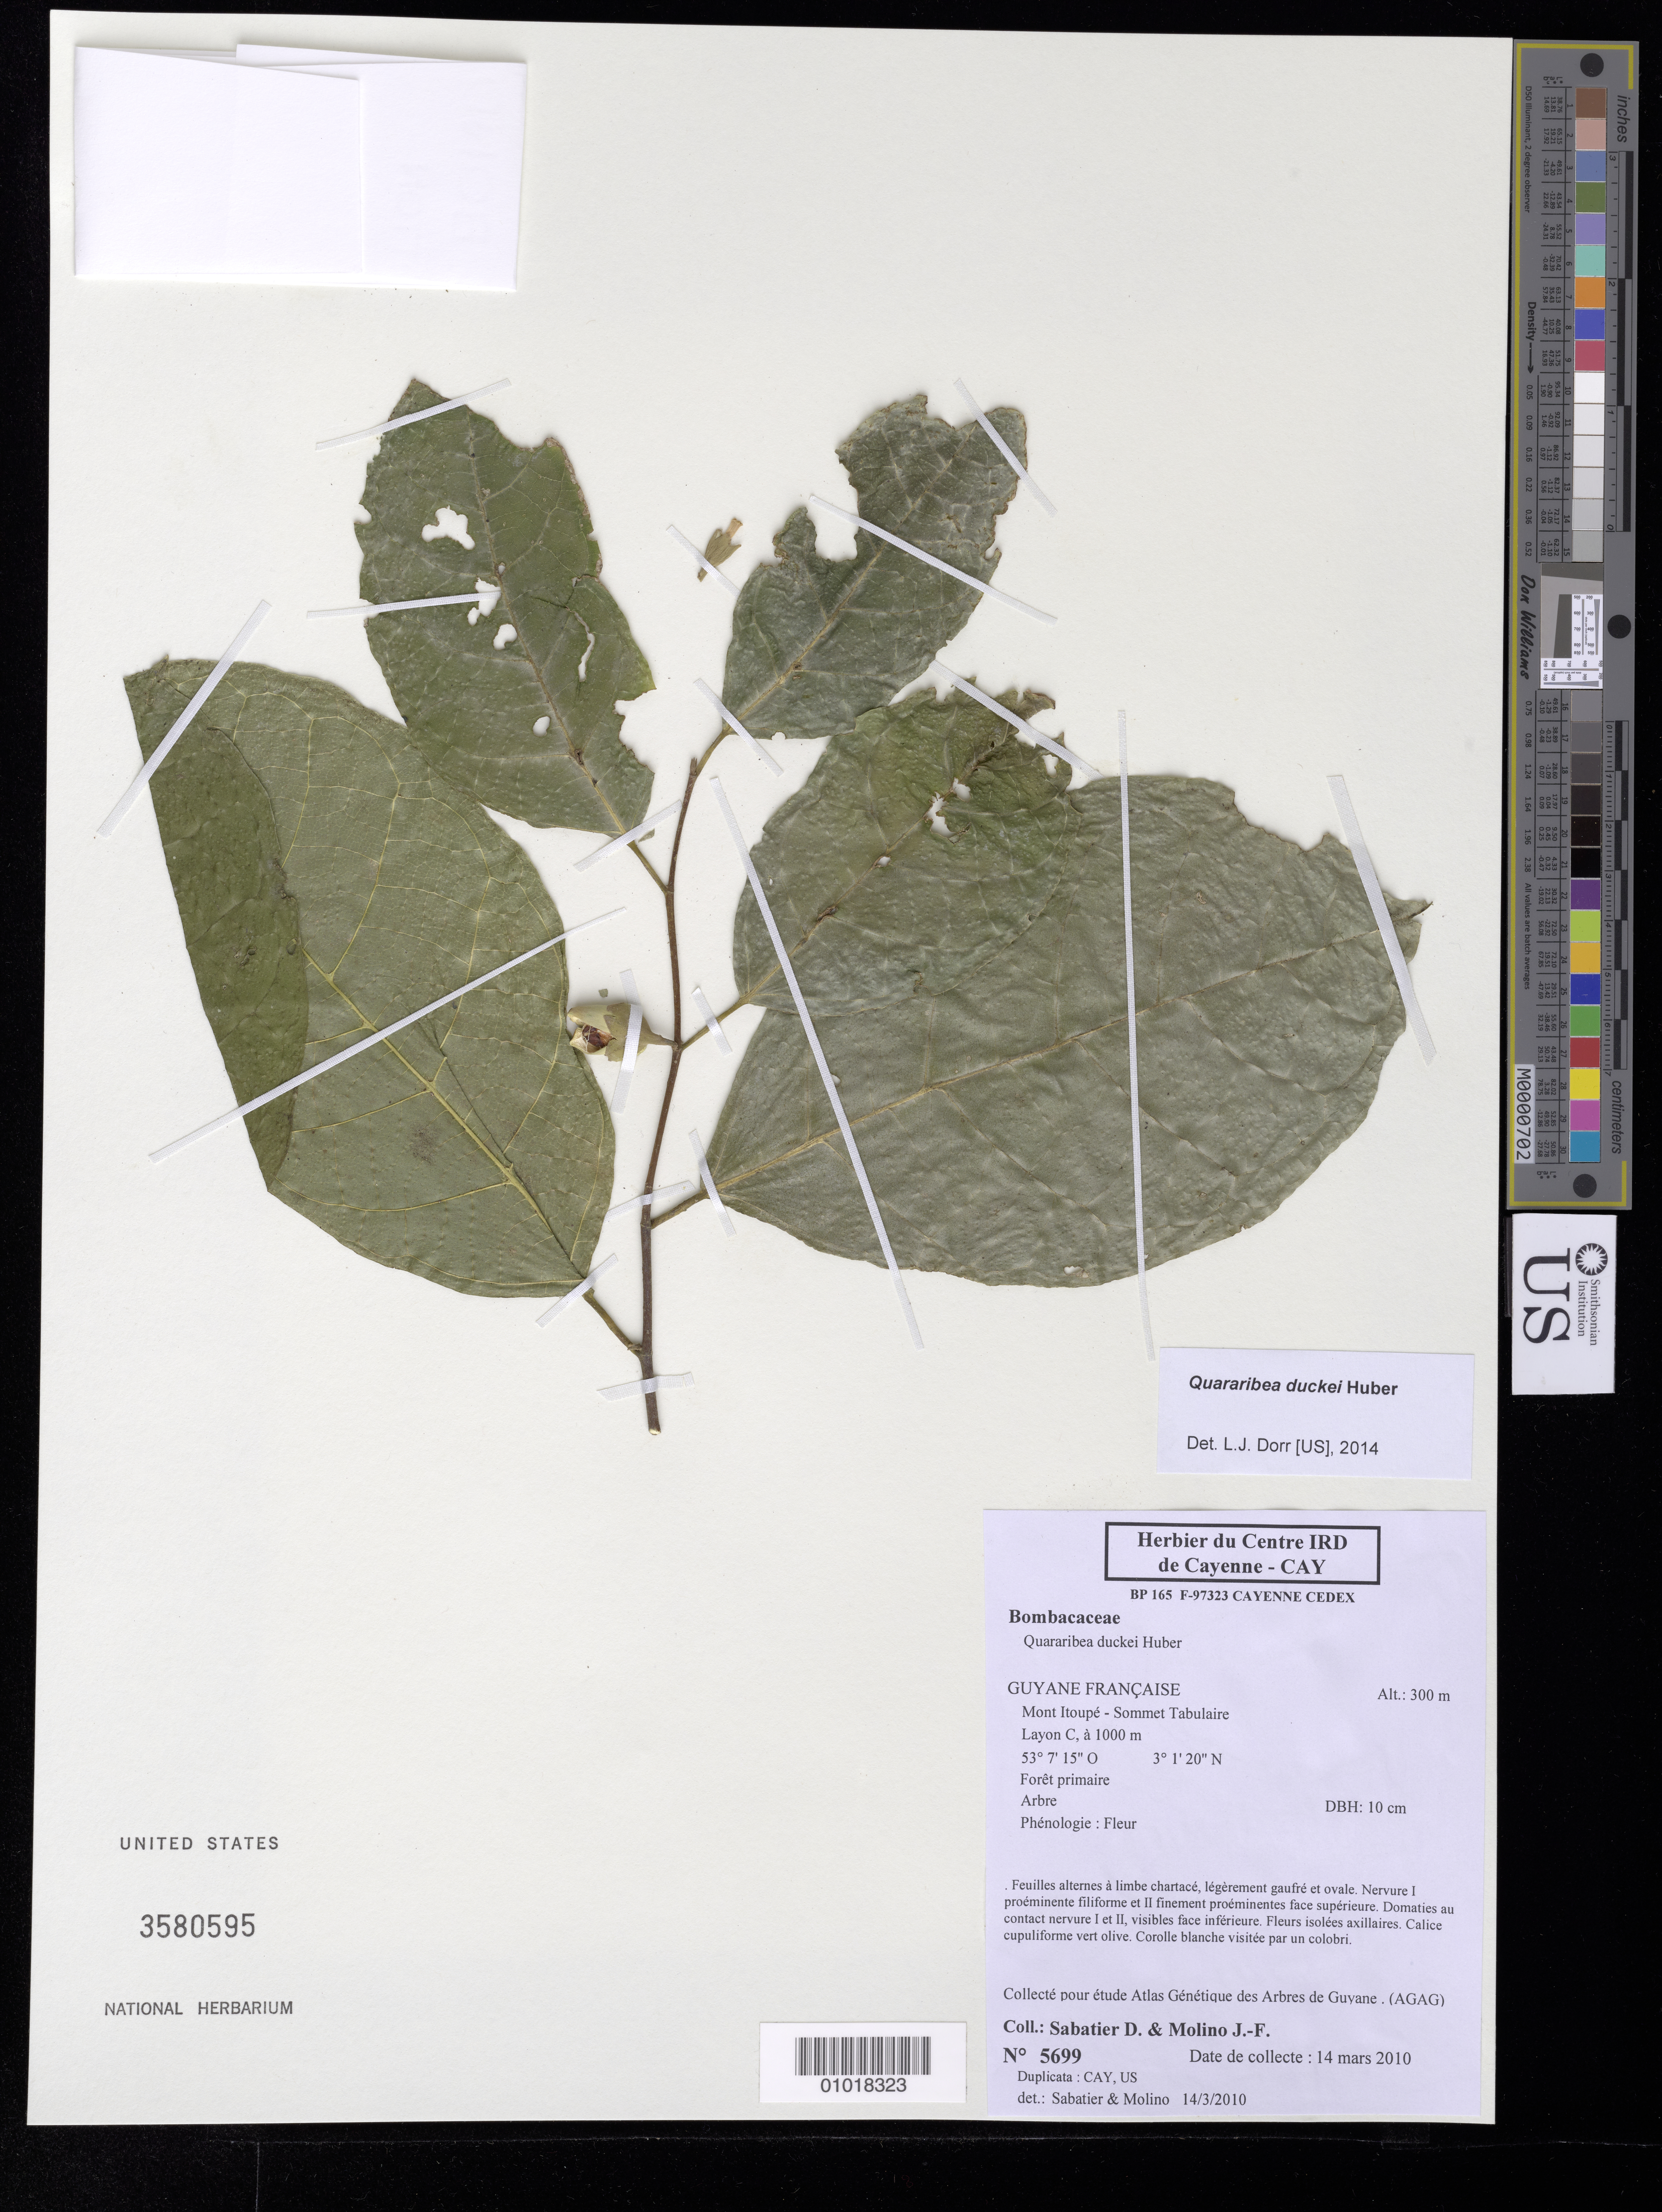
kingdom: Plantae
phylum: Tracheophyta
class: Magnoliopsida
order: Malvales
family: Malvaceae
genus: Quararibea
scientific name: Quararibea duckei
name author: Huber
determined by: Sabatier, D.; Molino, J. F.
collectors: D. Sabatier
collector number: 5699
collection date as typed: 14-Mar-10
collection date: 1910-03-14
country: French Guiana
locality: Mont Itoupé - Layon C, a 1000m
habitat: Foret primaire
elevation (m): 300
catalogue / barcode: US 3580595